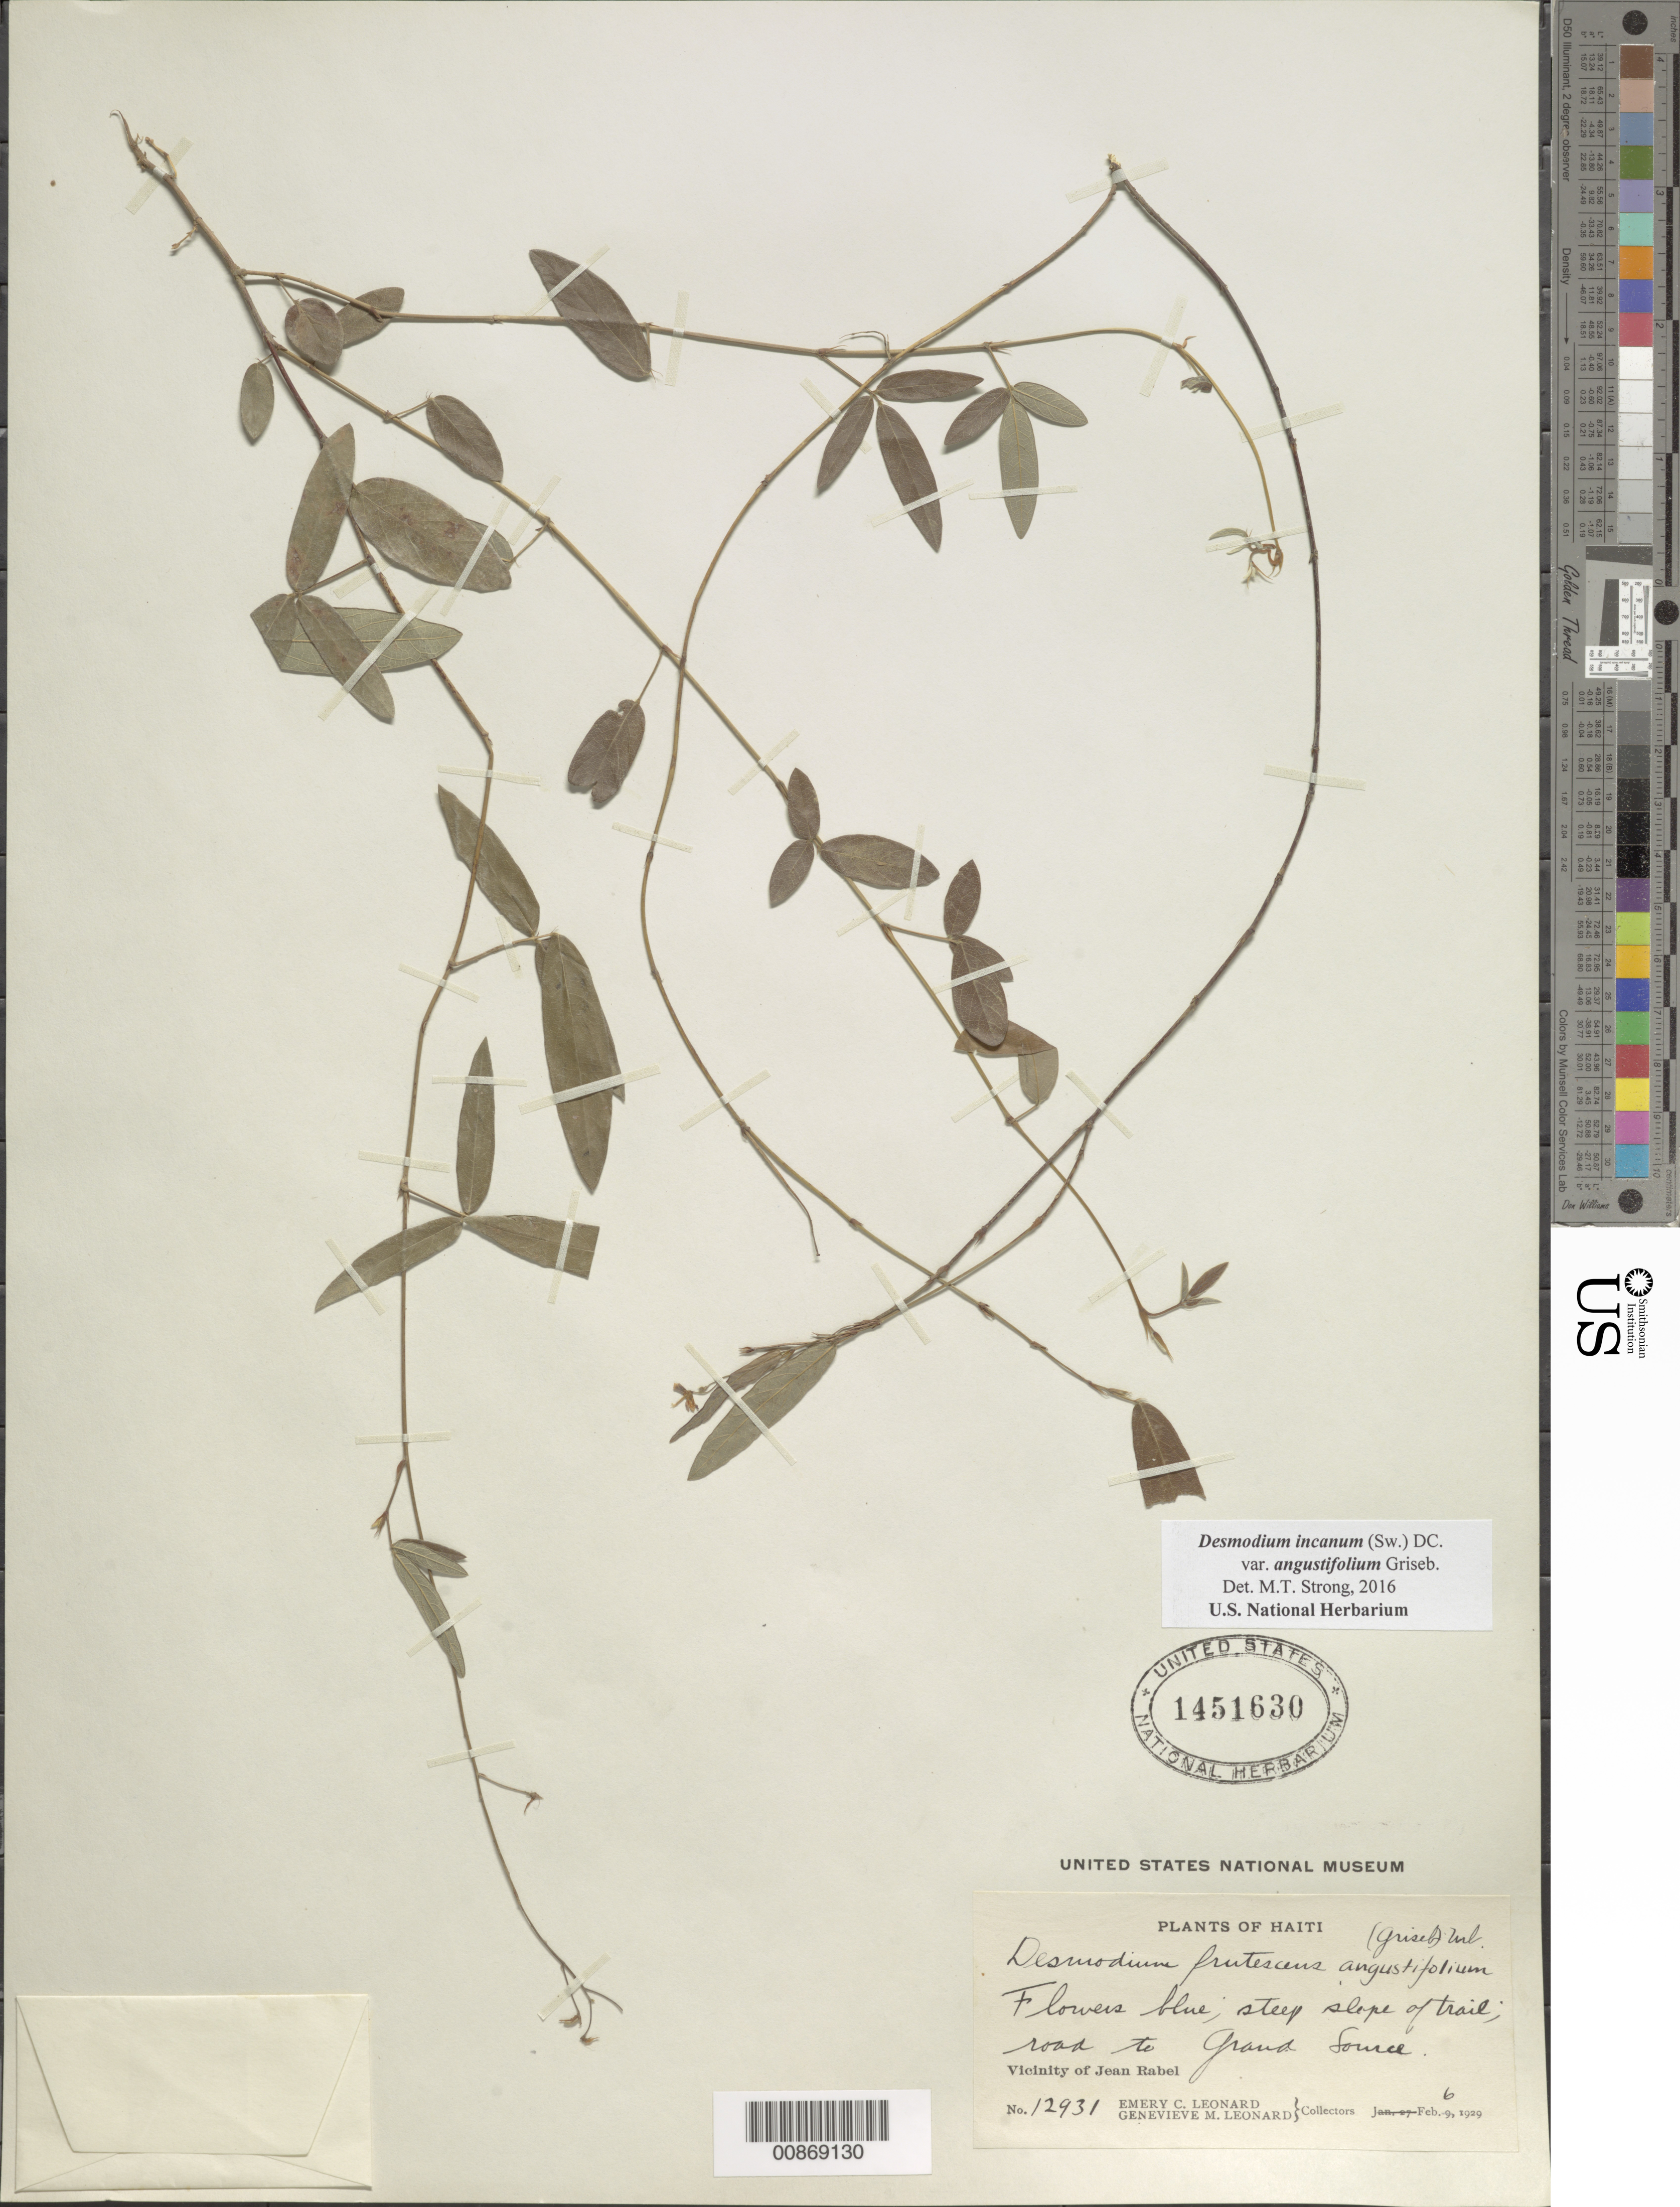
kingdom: Plantae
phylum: Tracheophyta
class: Magnoliopsida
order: Fabales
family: Fabaceae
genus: Desmodium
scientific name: Desmodium incanum var. angustifolium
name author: (Kunth) Griseb.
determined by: Strong, Mark T., (BOT), Smithsonian Institution - National Museum of Natural History (UNITED STATES)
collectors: E. C. Leonard & G. M. Leonard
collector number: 12931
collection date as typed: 06 Feb 1929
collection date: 1929-02-06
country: Haiti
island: Hispaniola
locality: Road to Grand Source. Vicinity of Jean Rabel.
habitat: Steep slope of trail.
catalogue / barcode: US 1451630